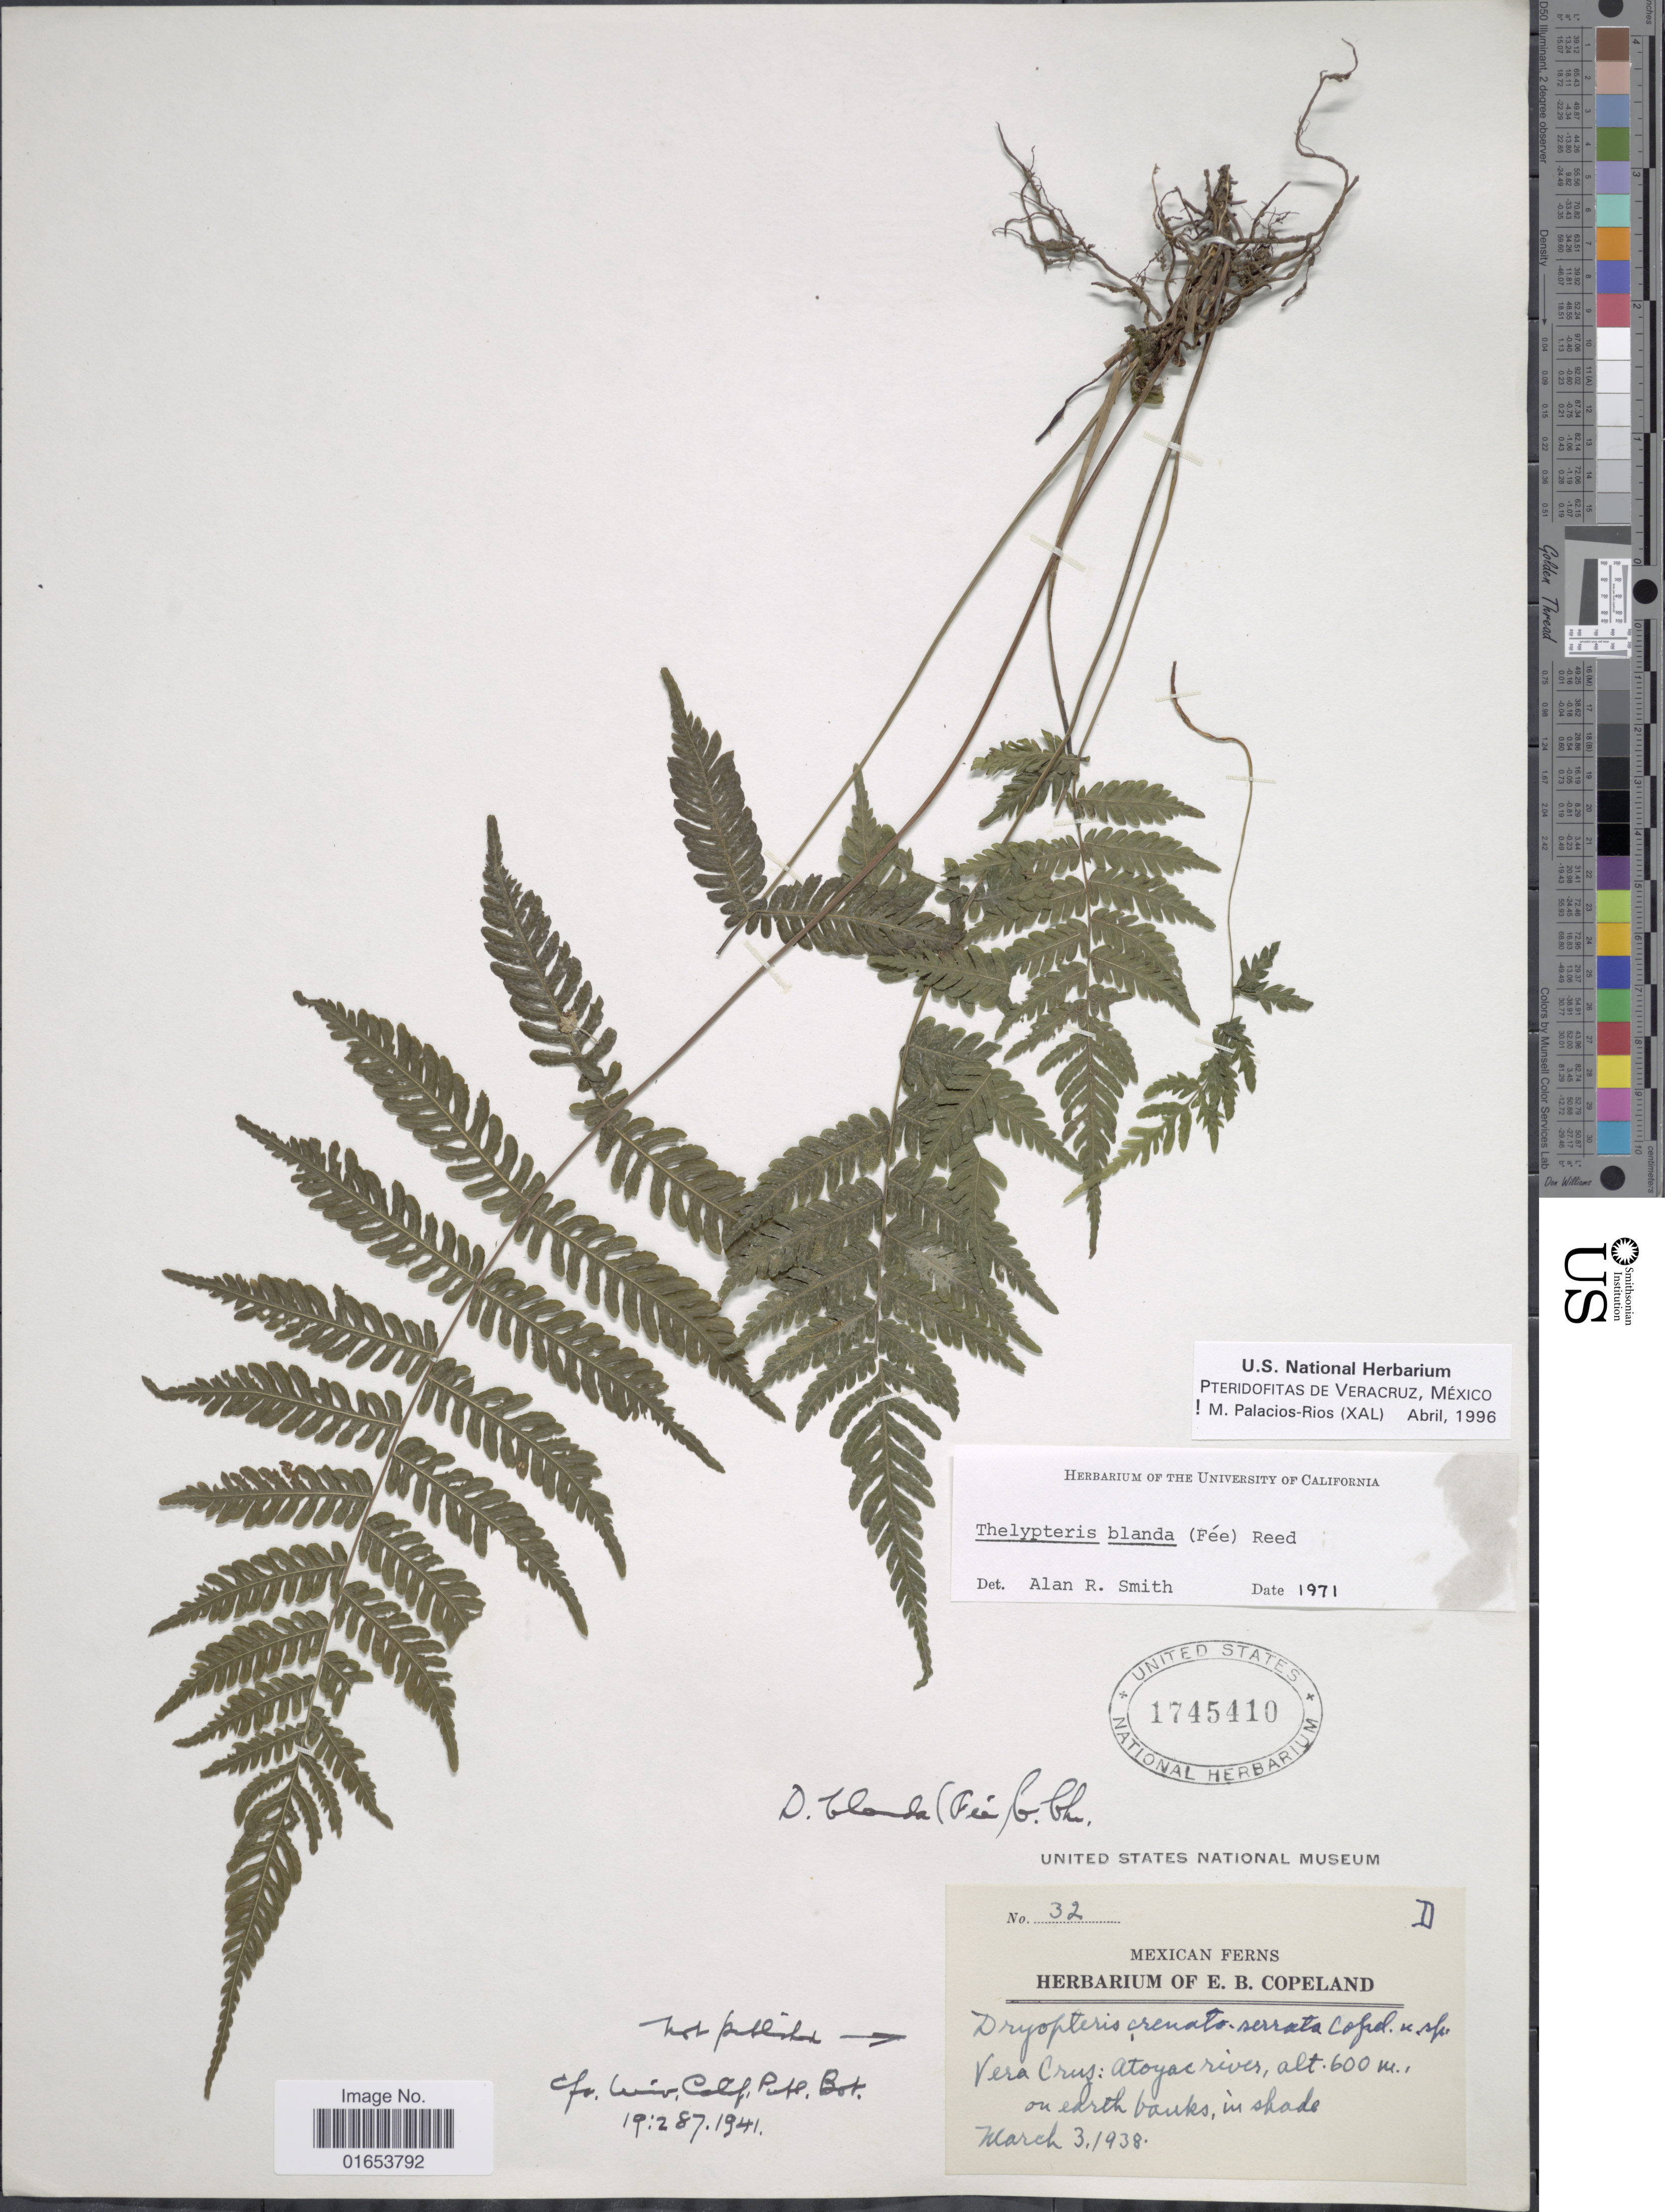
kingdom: Plantae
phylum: Tracheophyta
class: Polypodiopsida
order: Polypodiales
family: Thelypteridaceae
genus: Goniopteris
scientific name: Goniopteris blanda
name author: (Fée) Salino & T.E. Almeida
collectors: ex herb. E. B. Copeland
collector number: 32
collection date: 1938-03-03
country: Mexico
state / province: Veracruz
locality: Mexican, Vera Cruz: Atoyac river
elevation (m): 600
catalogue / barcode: US 1745410